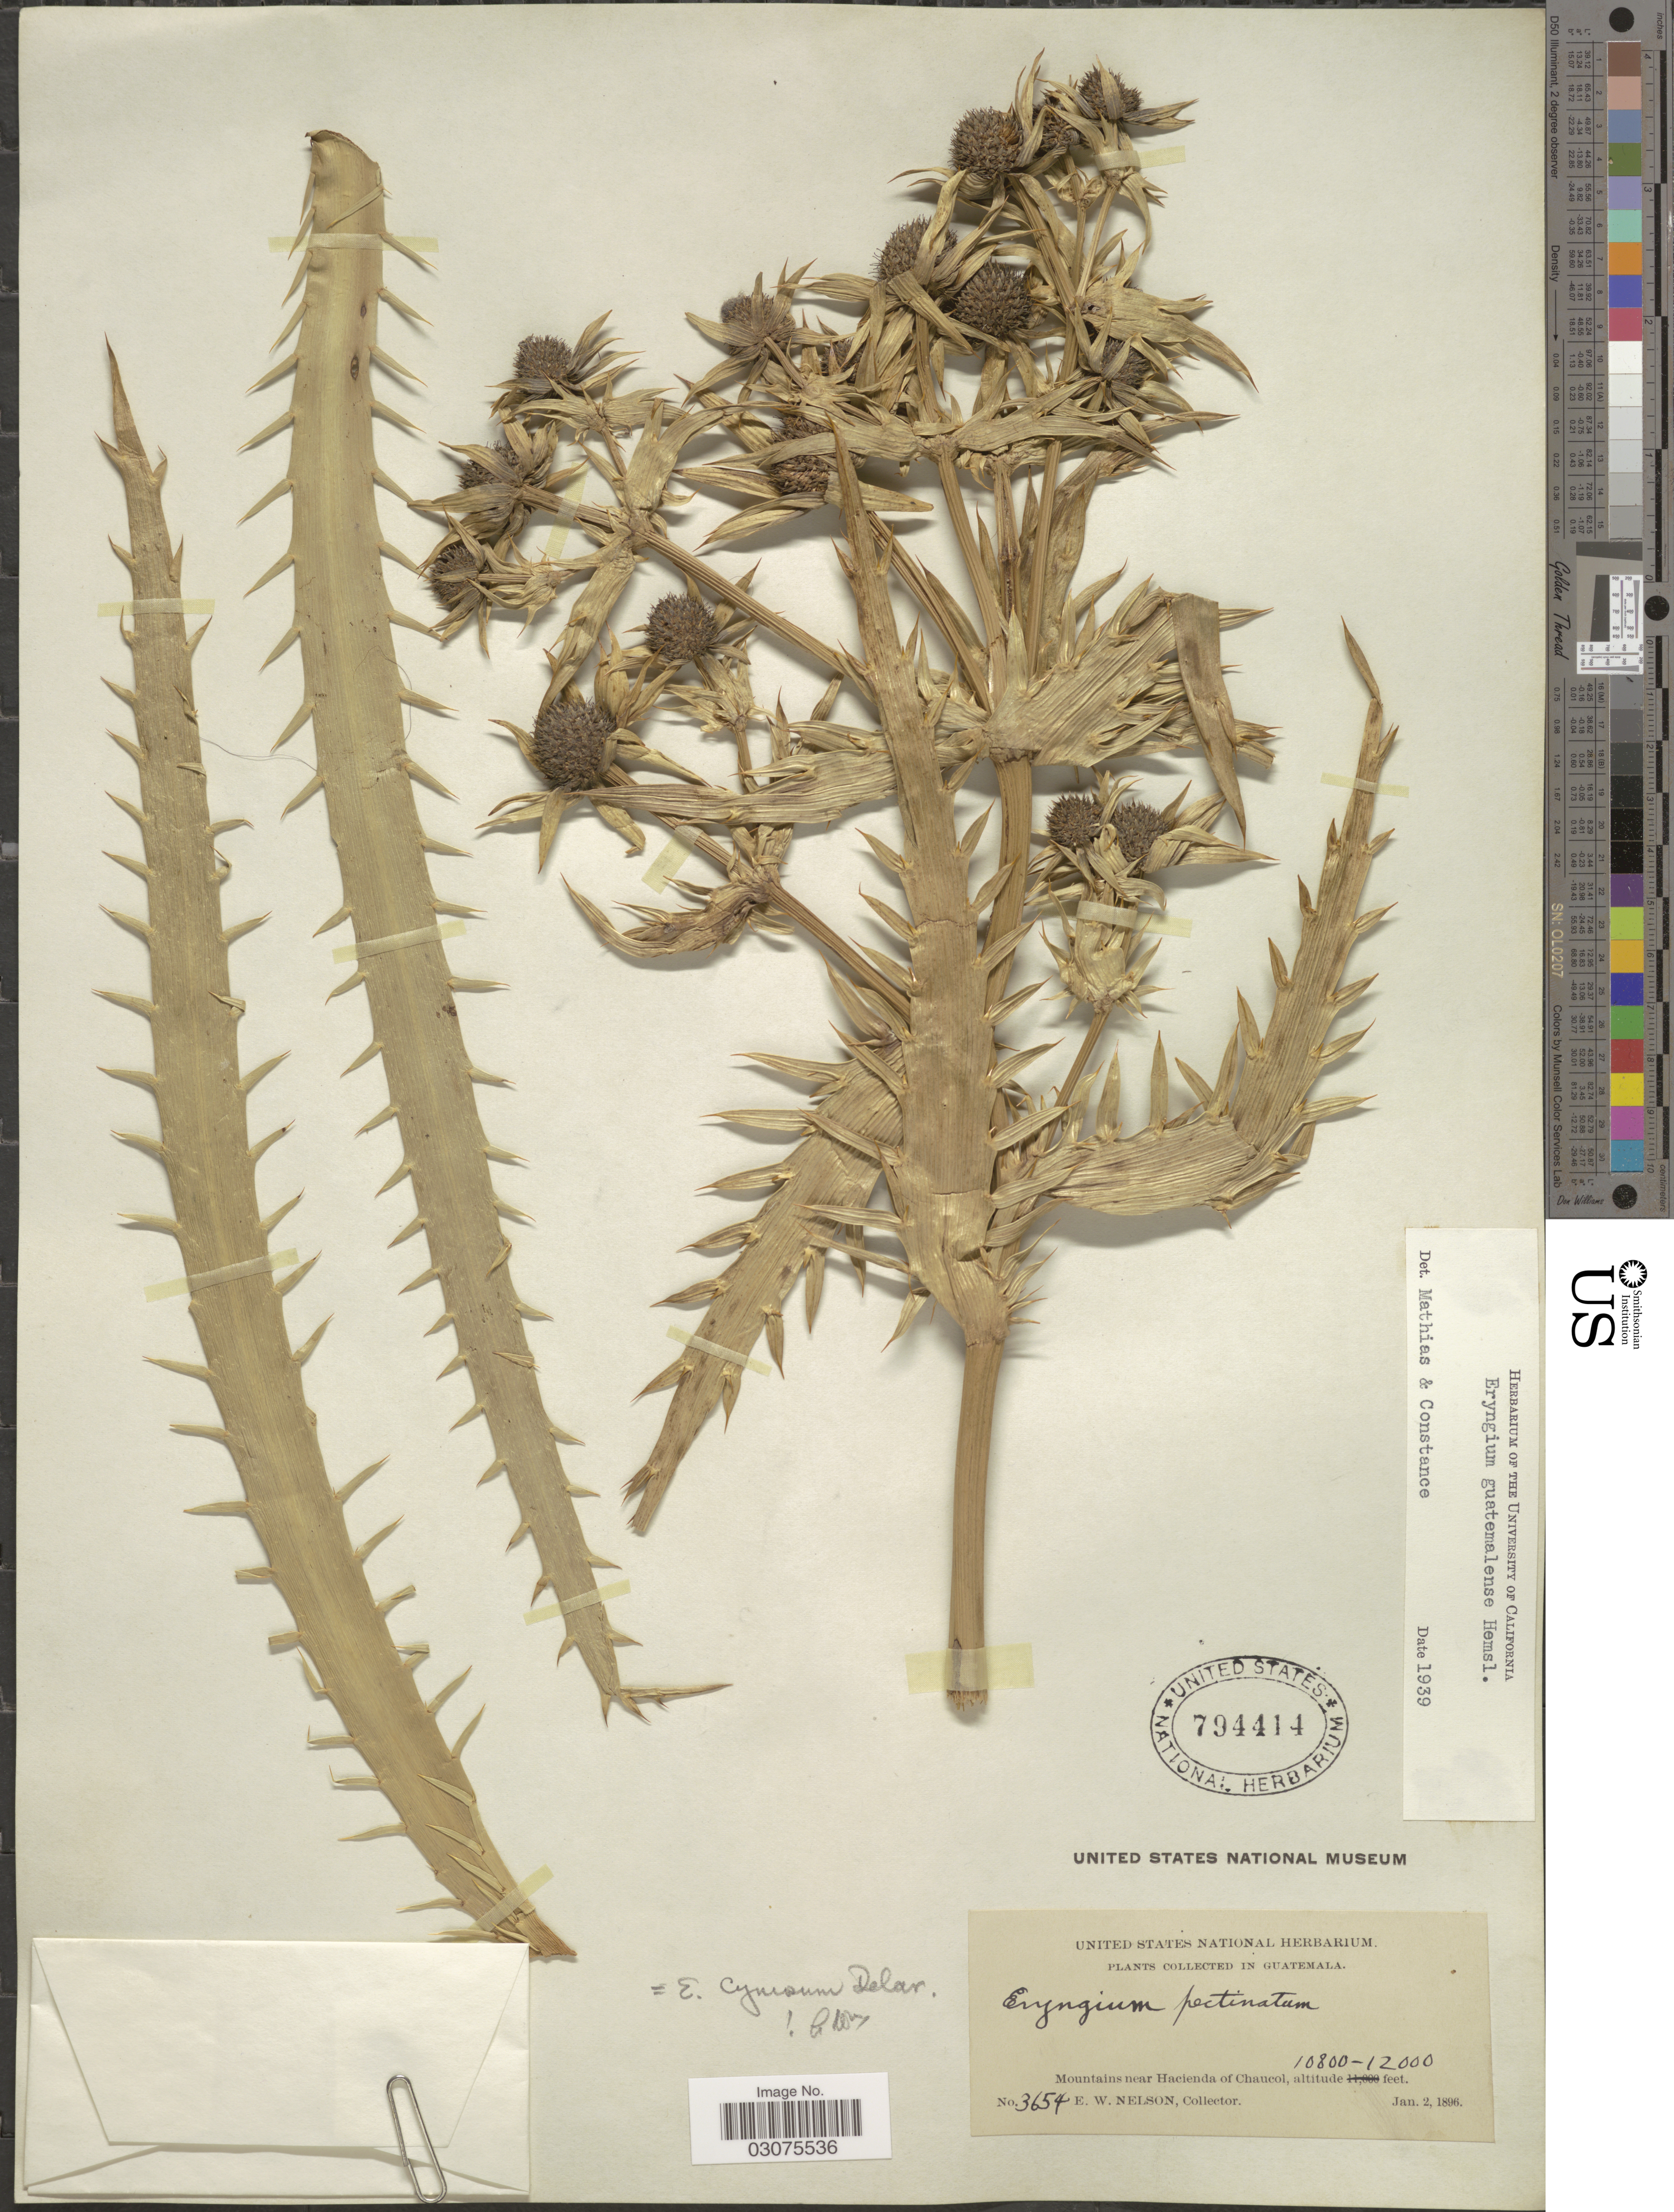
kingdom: Plantae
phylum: Tracheophyta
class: Magnoliopsida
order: Apiales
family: Apiaceae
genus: Eryngium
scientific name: Eryngium cymosum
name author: F. Delaroche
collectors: E. W. Nelson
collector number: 3654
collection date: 1896-01-02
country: Guatemala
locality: Mountains near Hacienda of Chaucol.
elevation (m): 3292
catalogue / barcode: US 794414